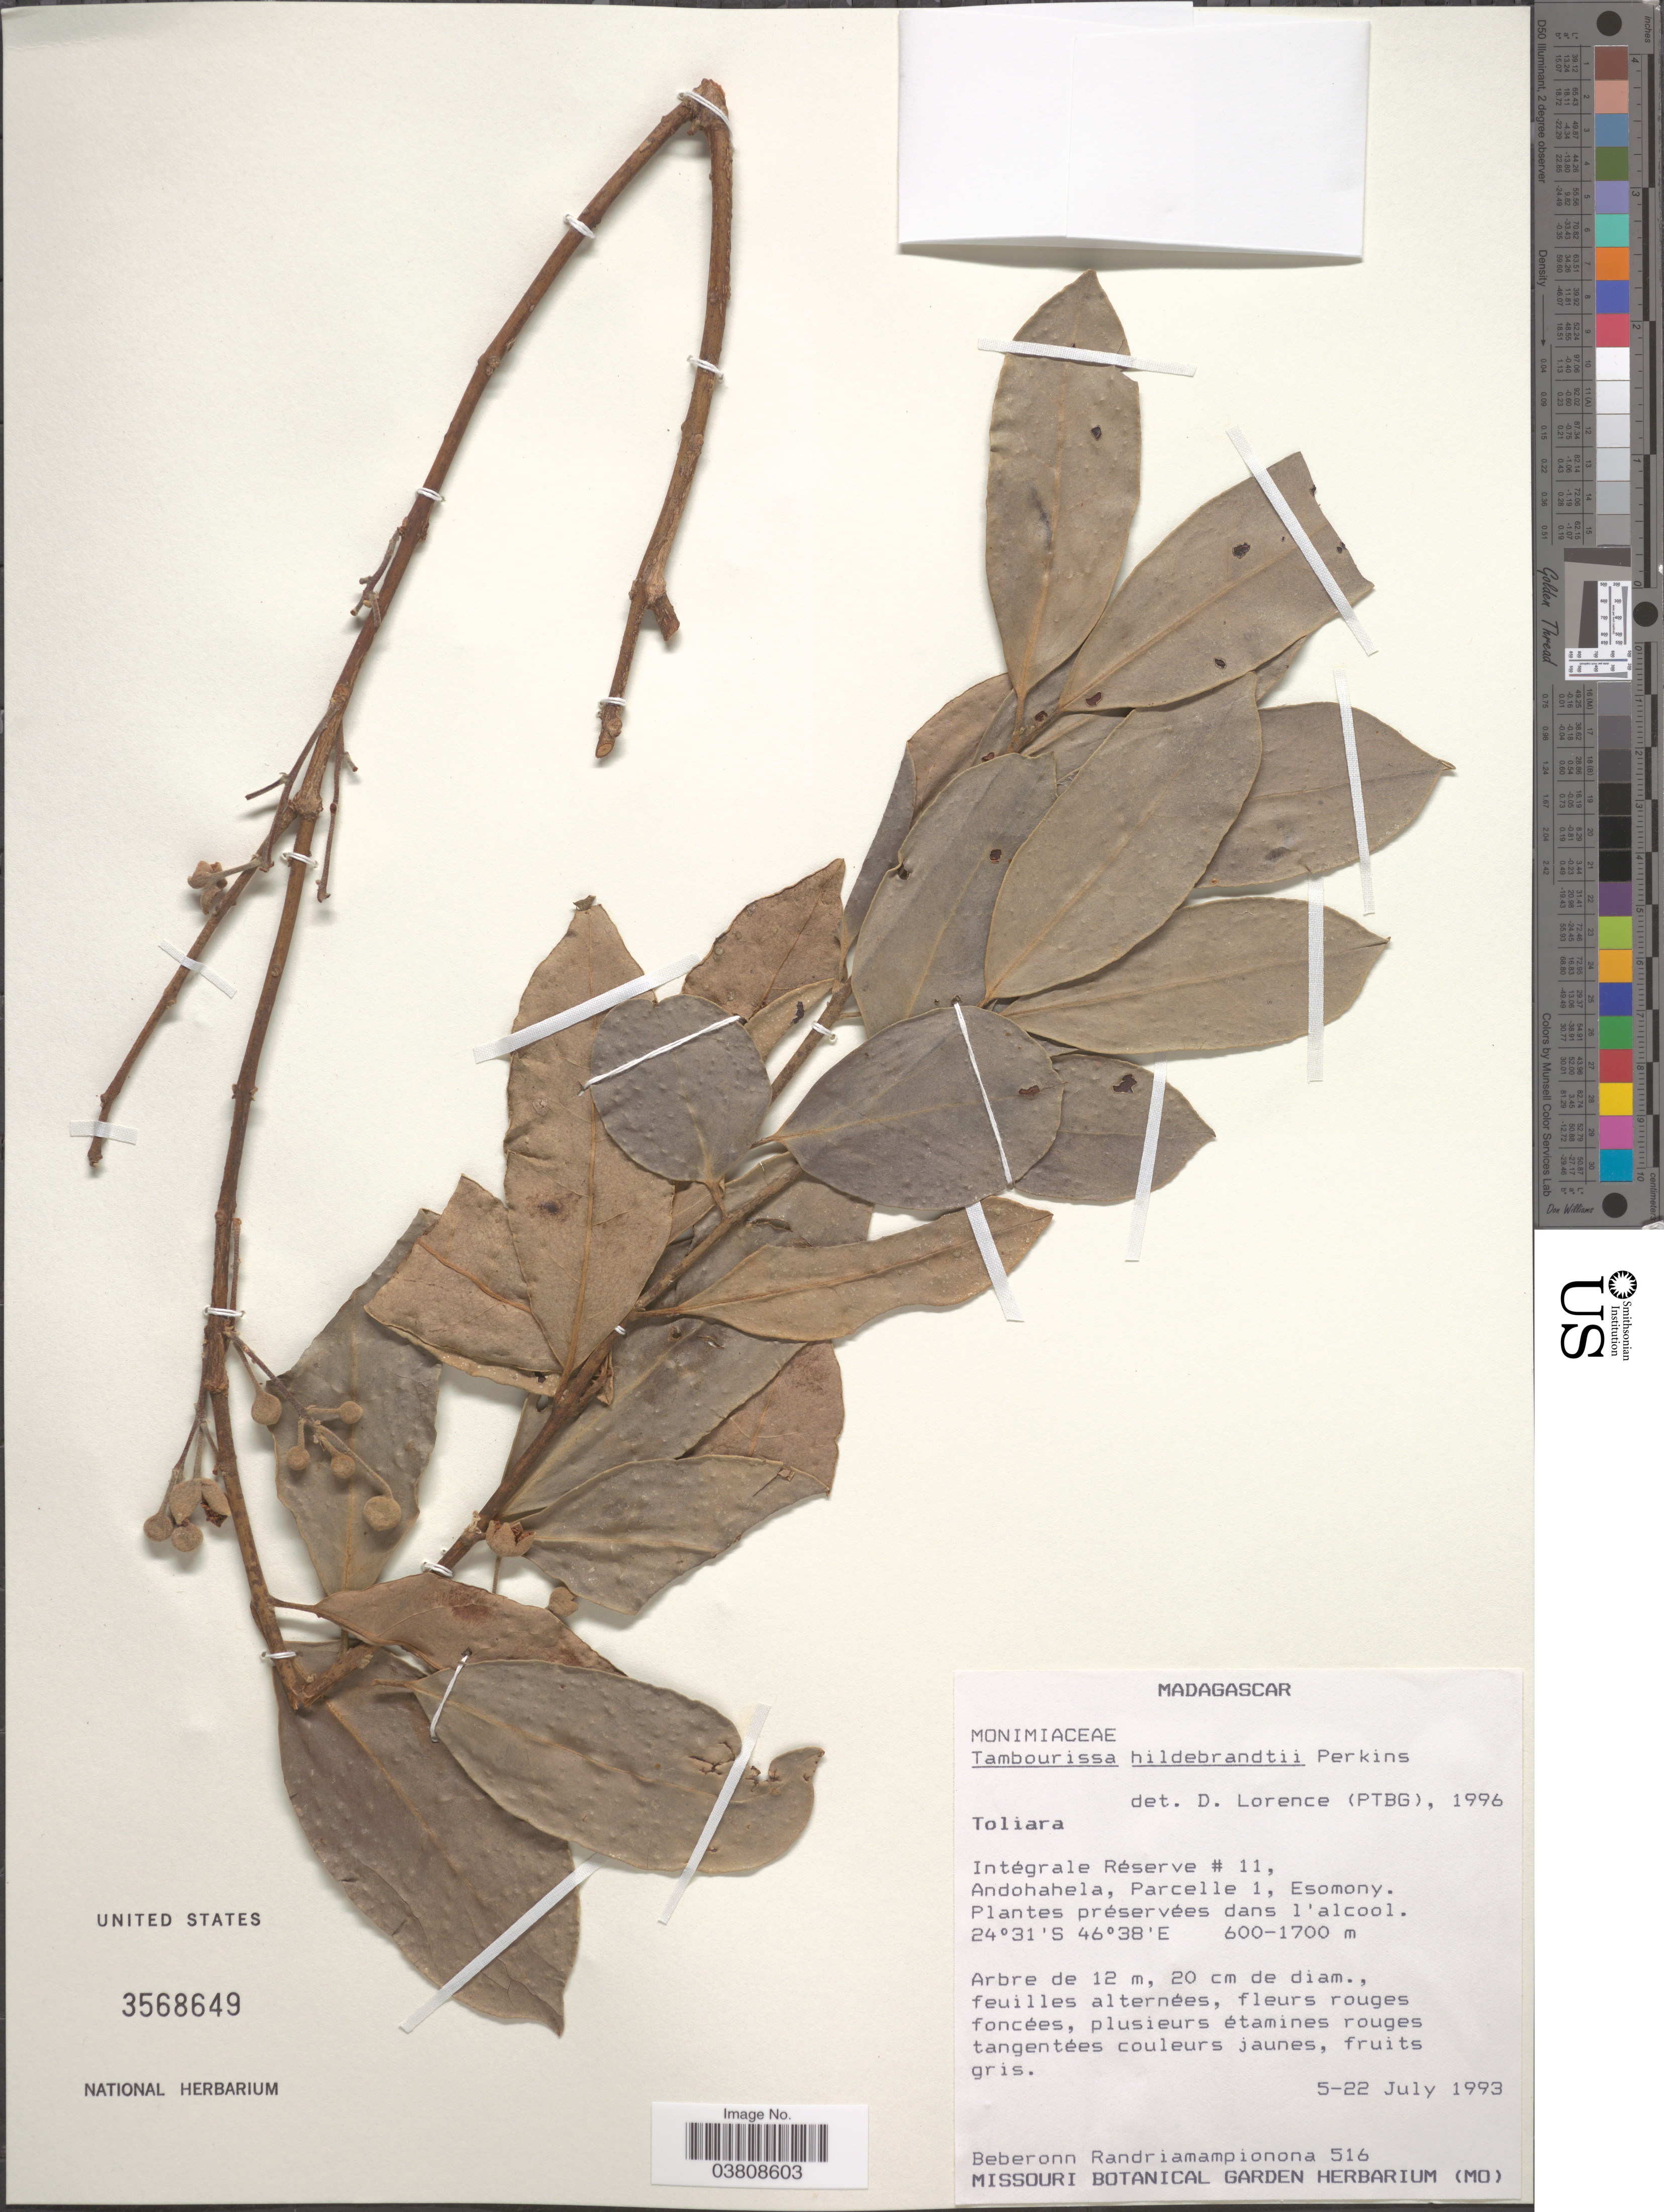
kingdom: Plantae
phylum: Tracheophyta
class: Magnoliopsida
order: Laurales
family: Monimiaceae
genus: Tambourissa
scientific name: Tambourissa hildebrandtii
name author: Perkins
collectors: B. Randriamampionona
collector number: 516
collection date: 1993-07-05/1993-07-22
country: Madagascar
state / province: Anosy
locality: Intégrale Réserve #11, Andohahela, Parcelle 1, Esomony.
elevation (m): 600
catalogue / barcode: US 3568649